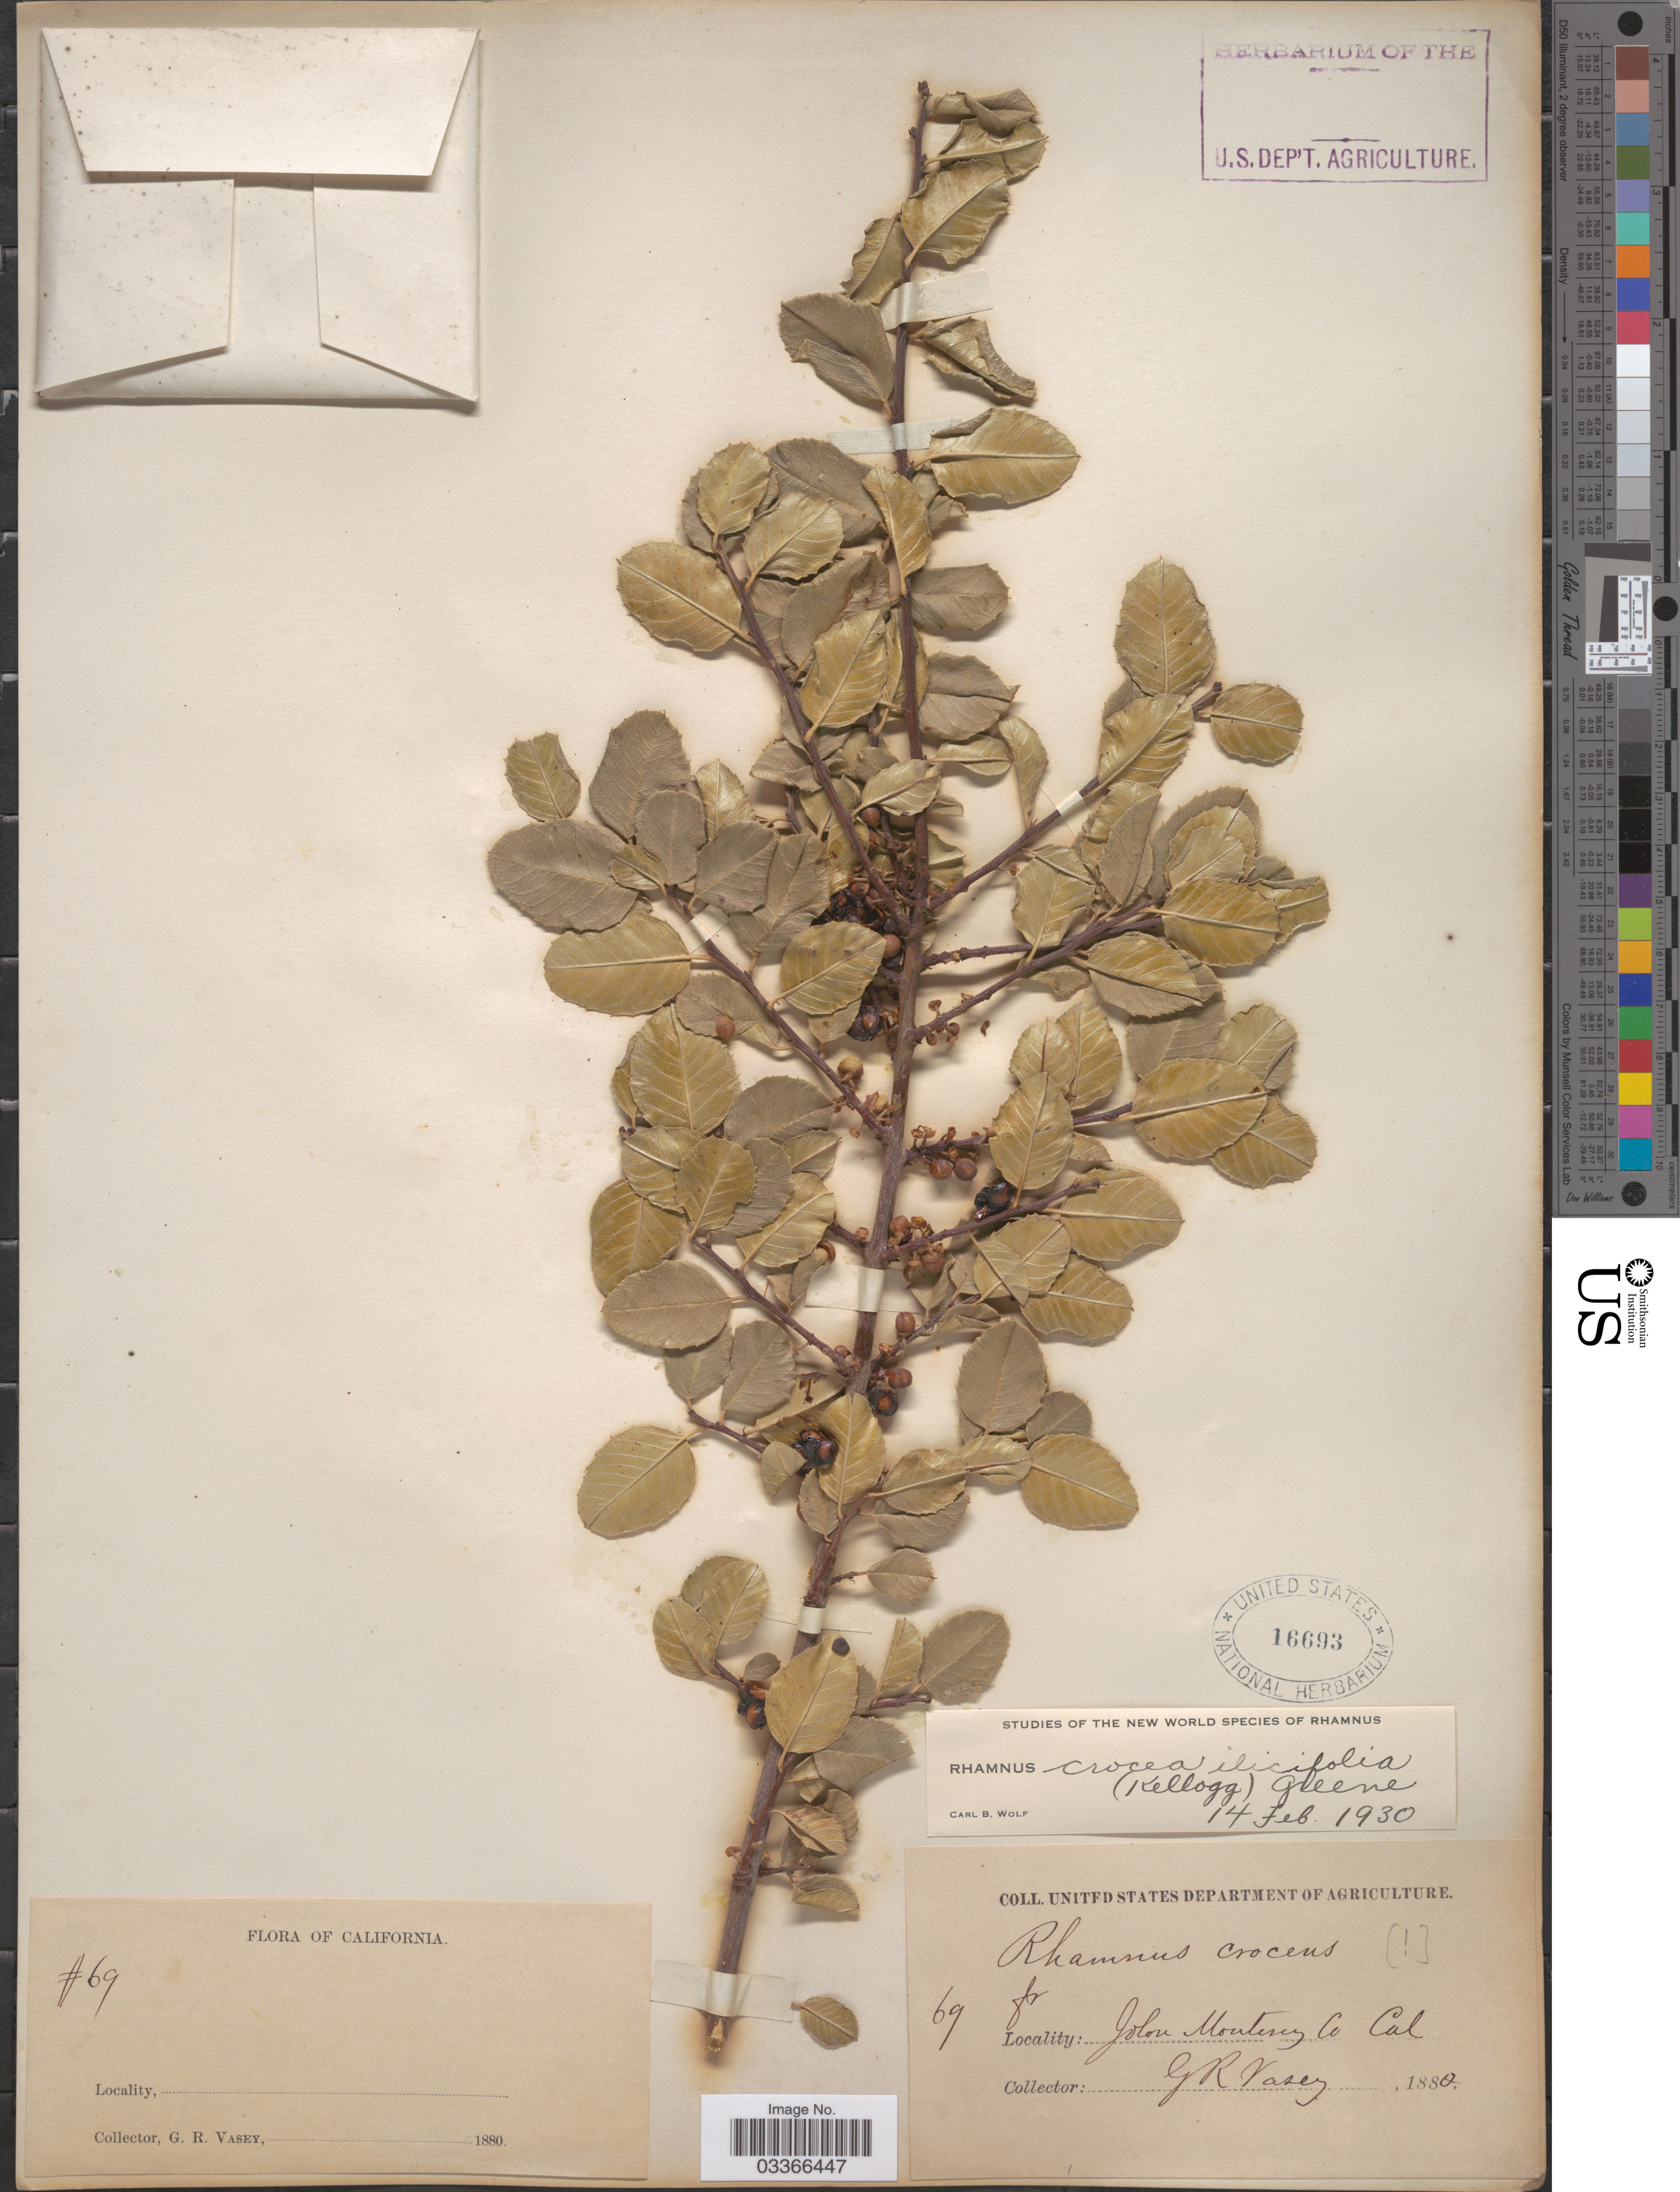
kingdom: Plantae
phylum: Tracheophyta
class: Magnoliopsida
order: Rosales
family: Rhamnaceae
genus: Rhamnus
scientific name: Rhamnus crocea var. ilicifolia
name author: (Kellogg) Greene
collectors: G. R. Vasey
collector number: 69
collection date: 1880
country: United States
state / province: California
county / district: Monterey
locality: Jolon Monterey Co.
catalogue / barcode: US 16693